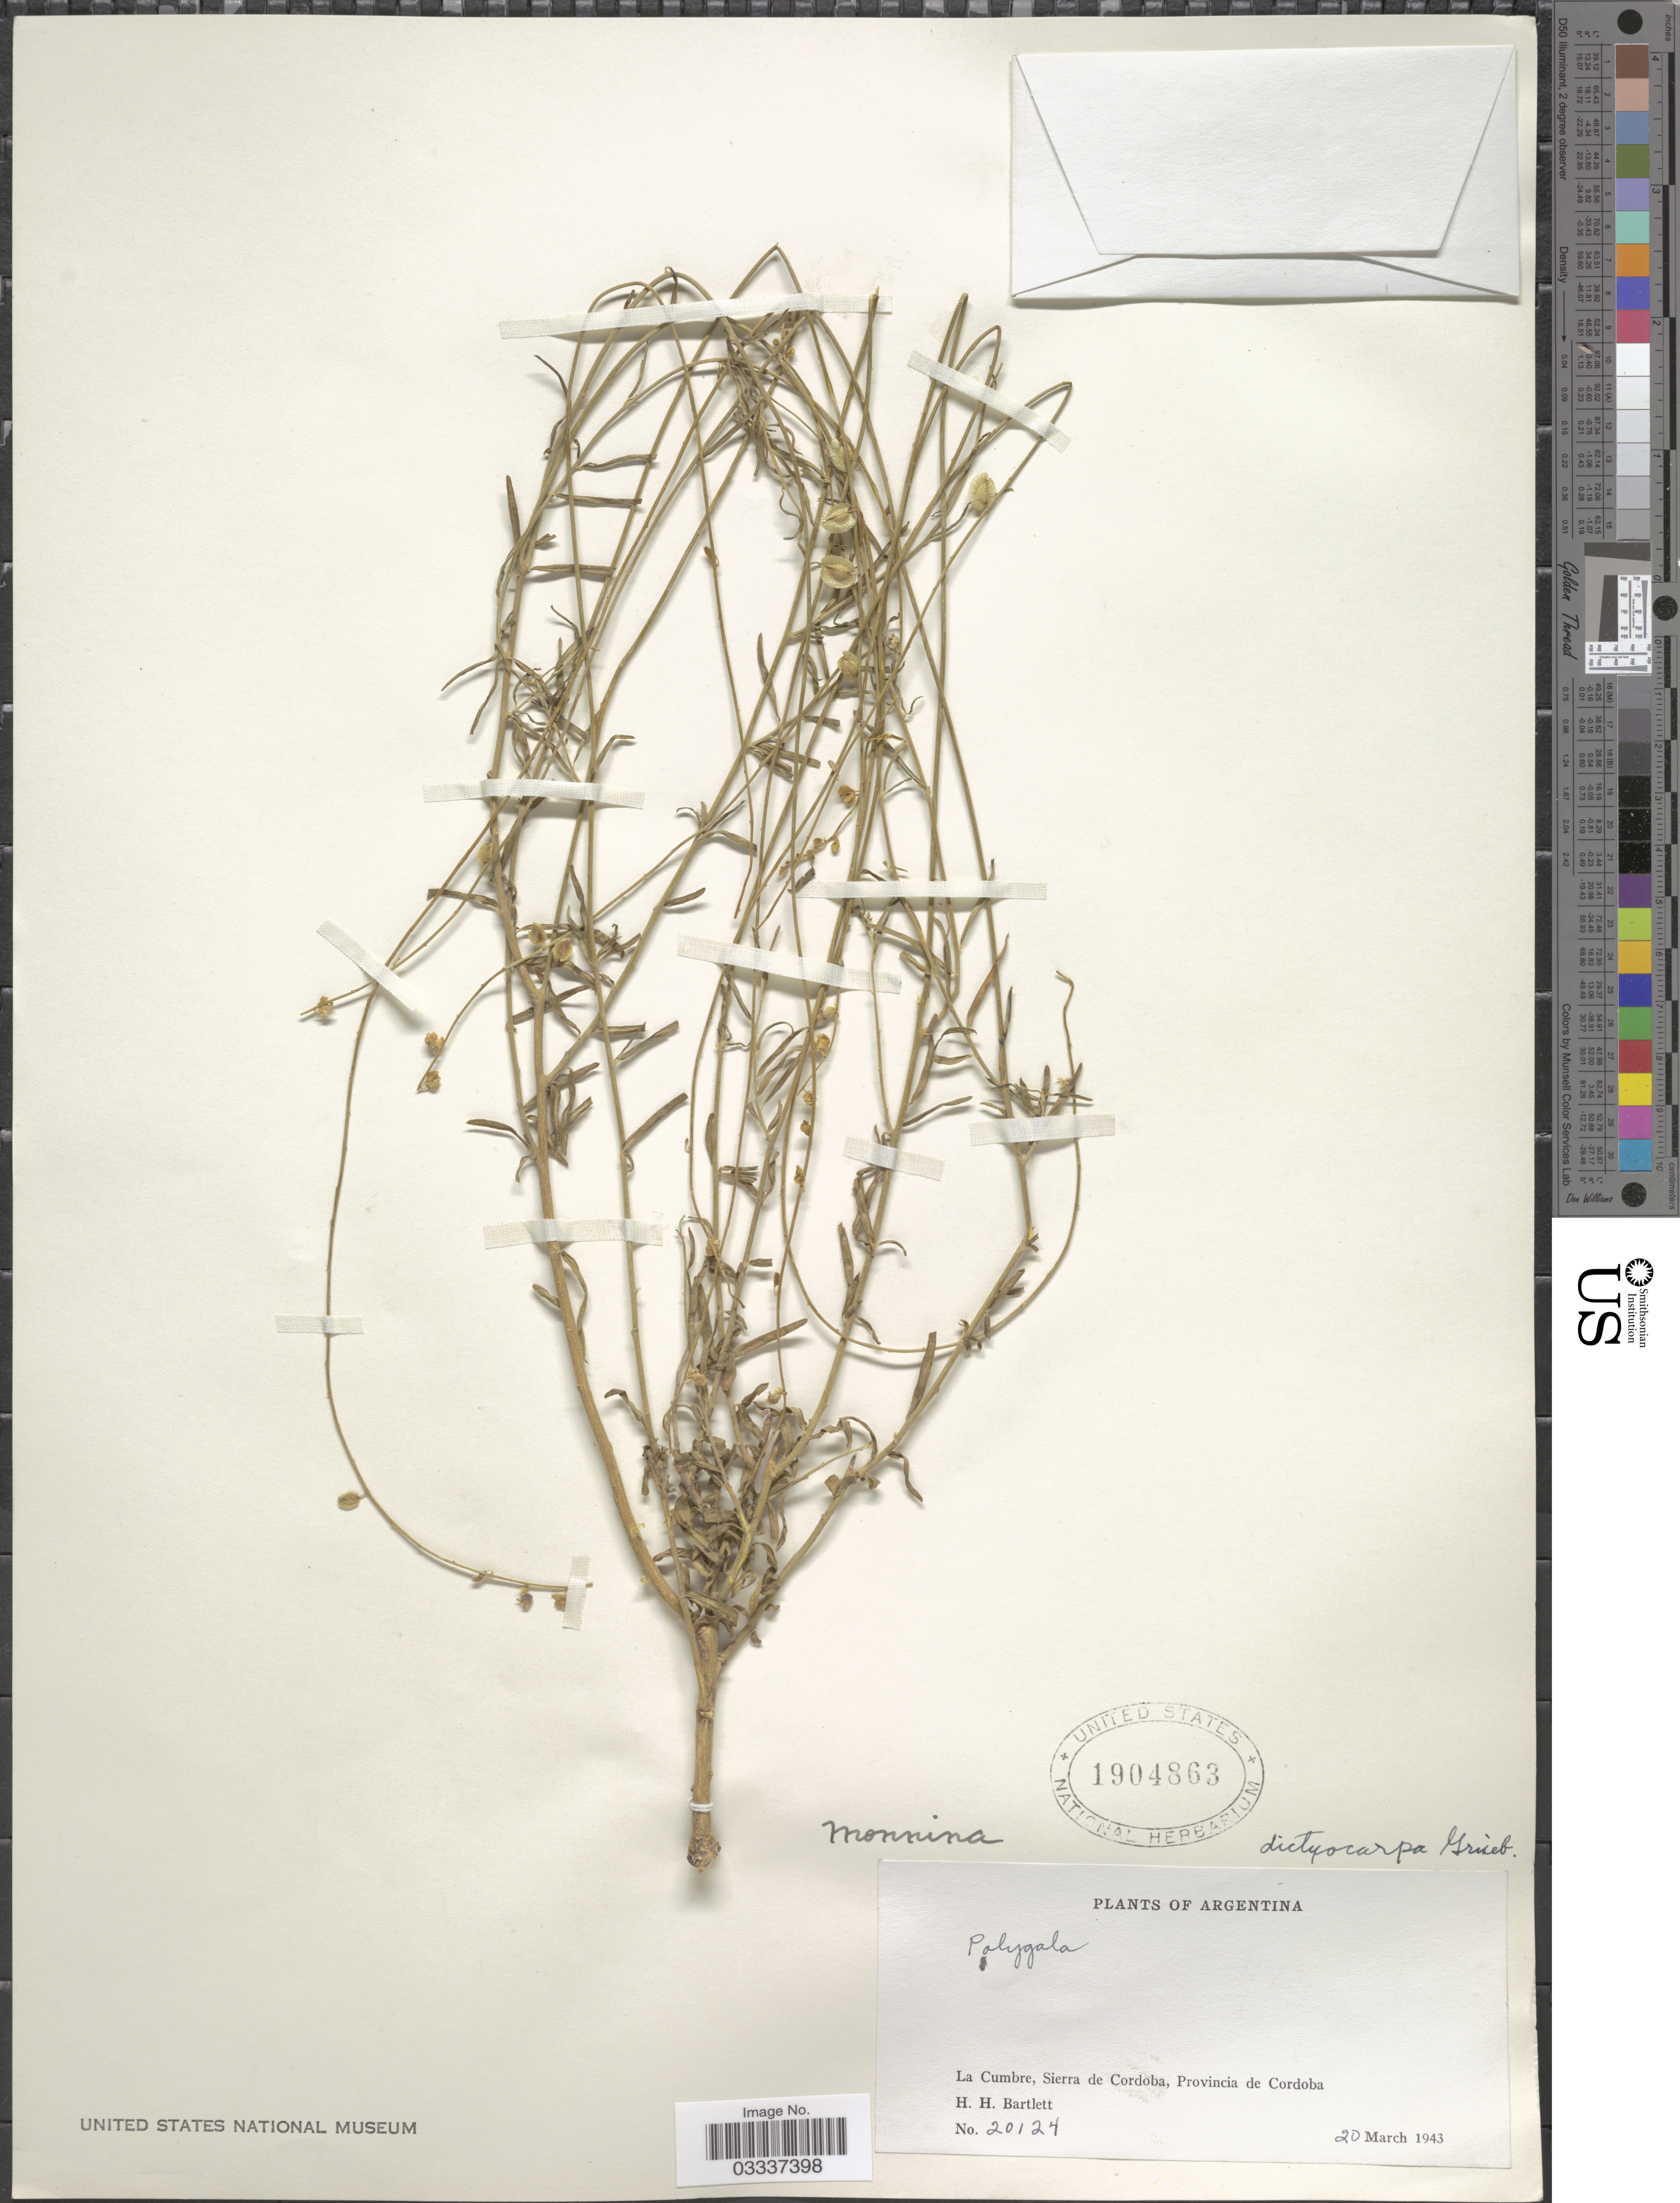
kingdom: Plantae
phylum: Tracheophyta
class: Magnoliopsida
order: Fabales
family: Polygalaceae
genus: Monnina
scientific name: Monnina dictyocarpa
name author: Griseb.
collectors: H. H. Bartlett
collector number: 20124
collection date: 1943-03-20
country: Argentina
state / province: Cordoba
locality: La Cumbre, Sierra de Cordoba.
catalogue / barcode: US 1904863